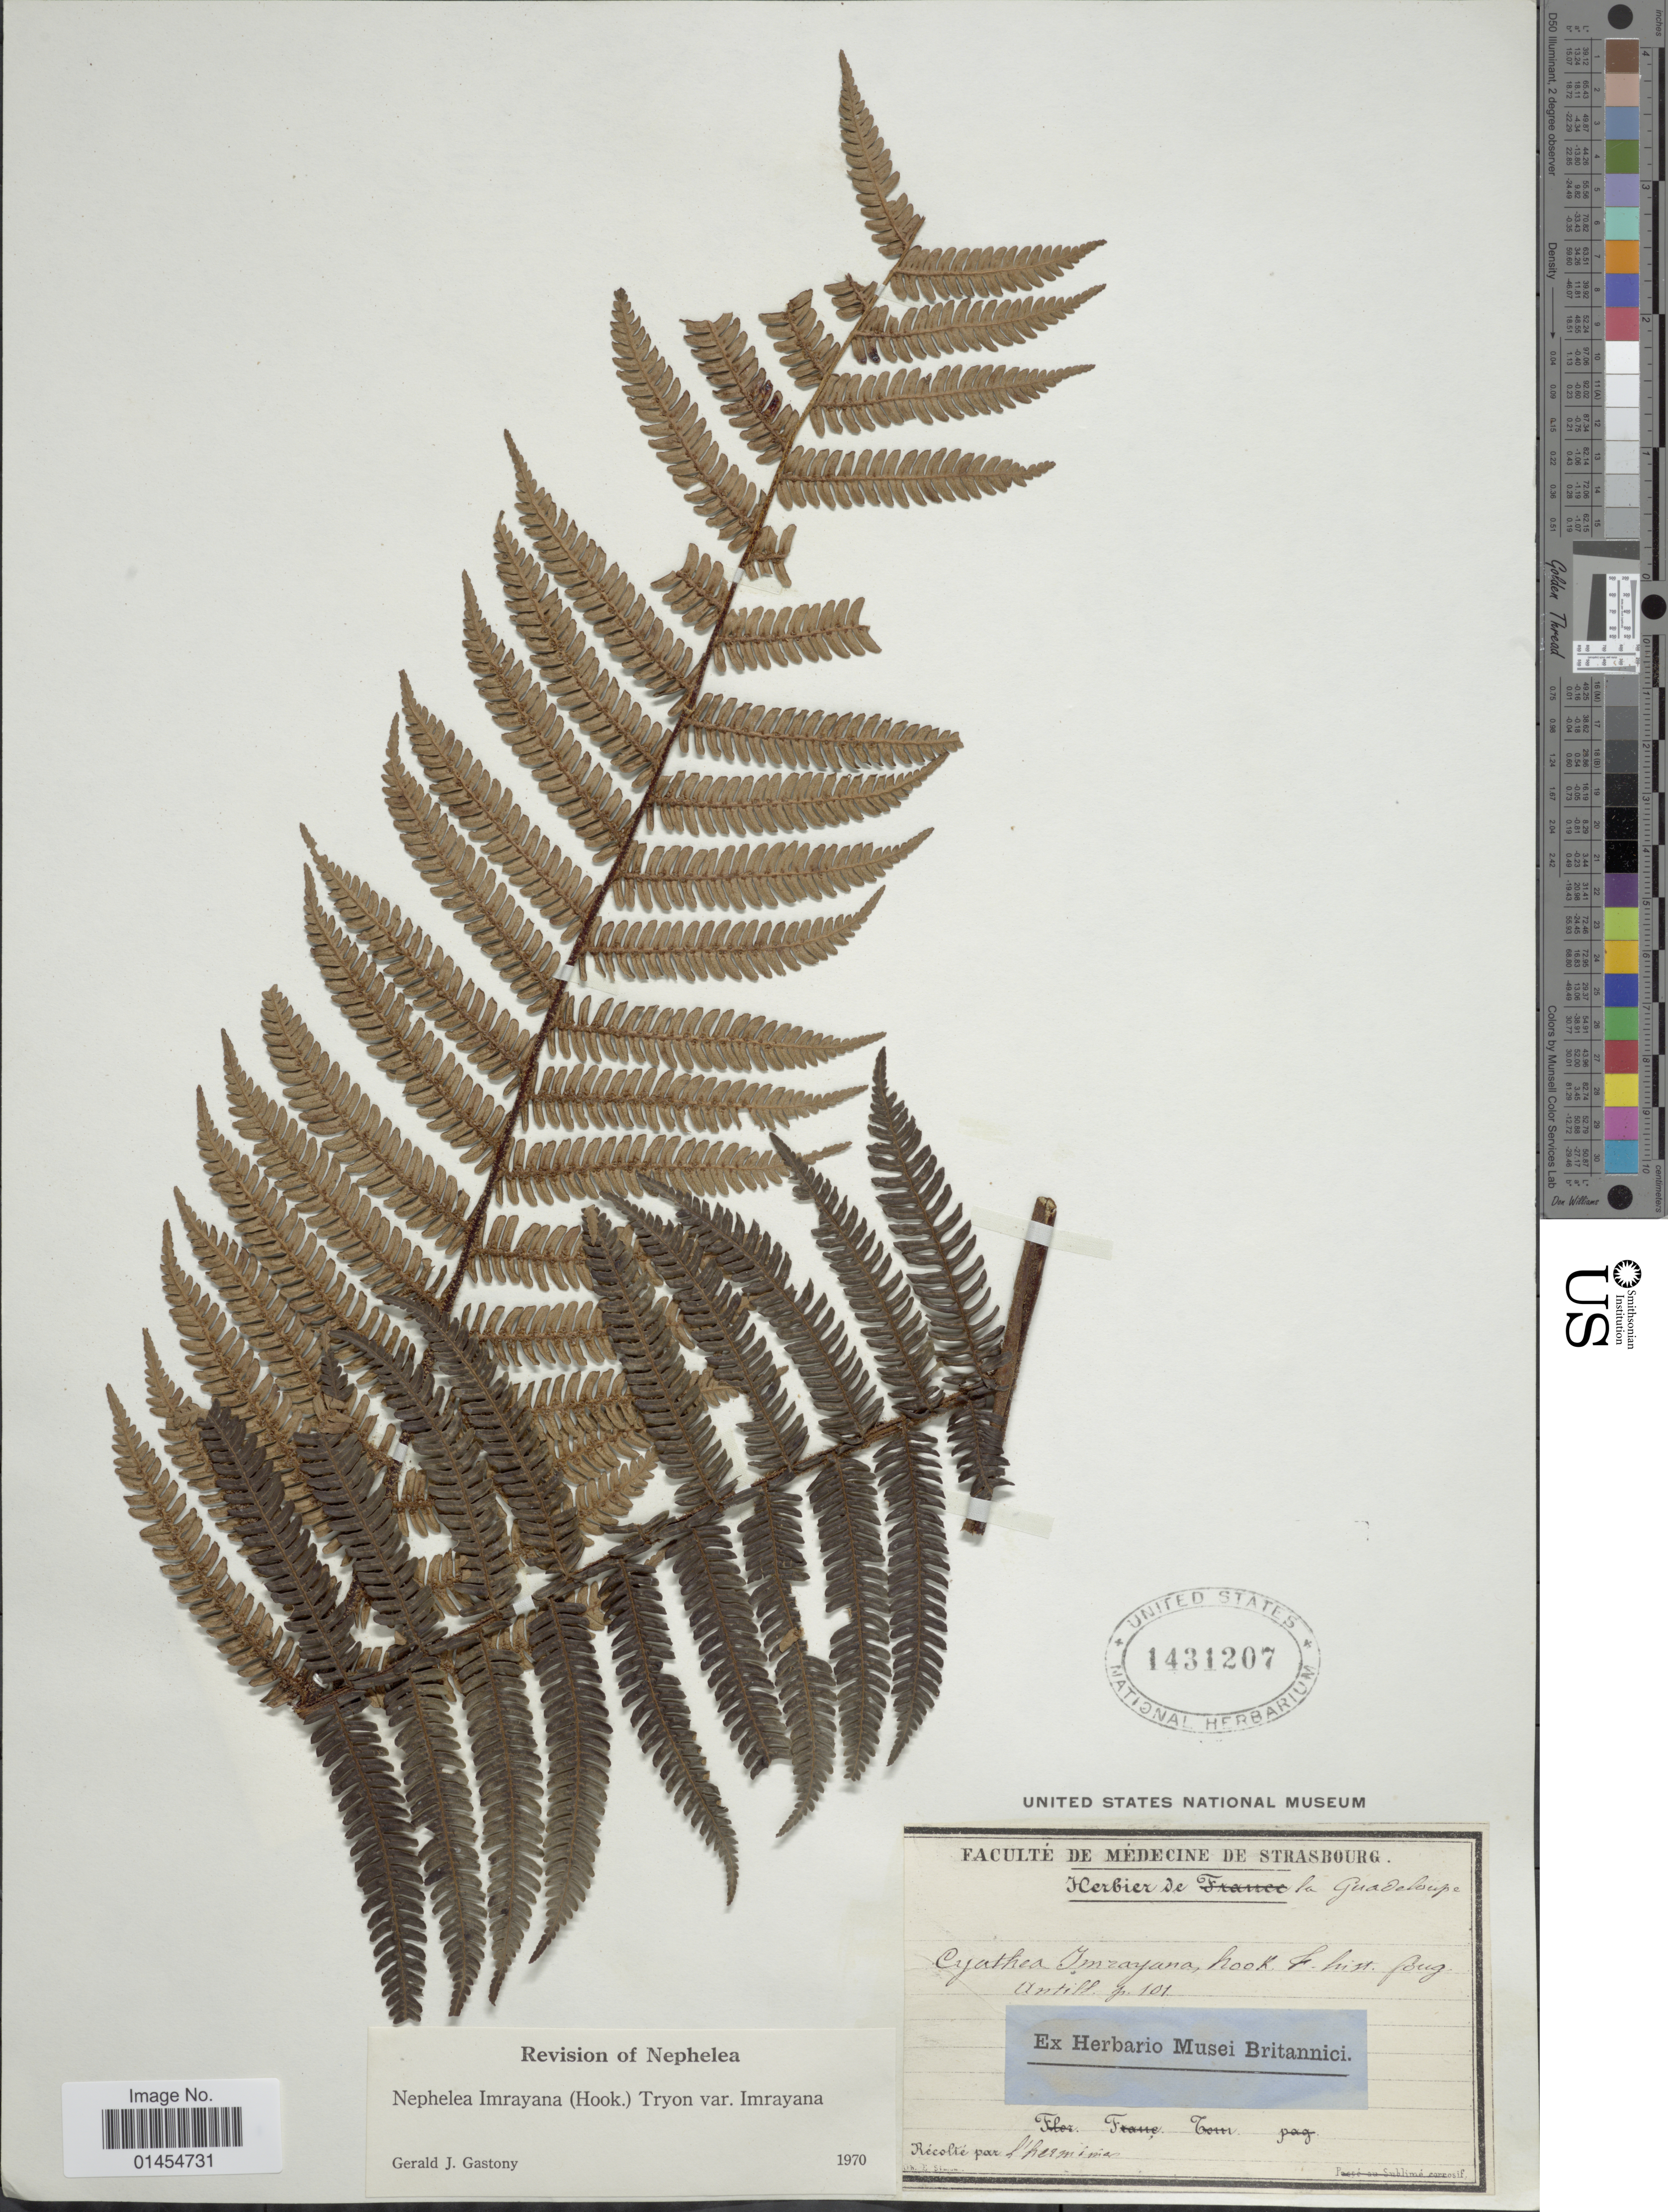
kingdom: Plantae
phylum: Tracheophyta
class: Polypodiopsida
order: Cyatheales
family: Cyatheaceae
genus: Alsophila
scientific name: Alsophila imrayana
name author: (Hook.) D.S. Conant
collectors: L' Herminier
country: Guadeloupe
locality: Faculté de Médecine de Strasbourg [unsure placement]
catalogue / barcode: US 1431207